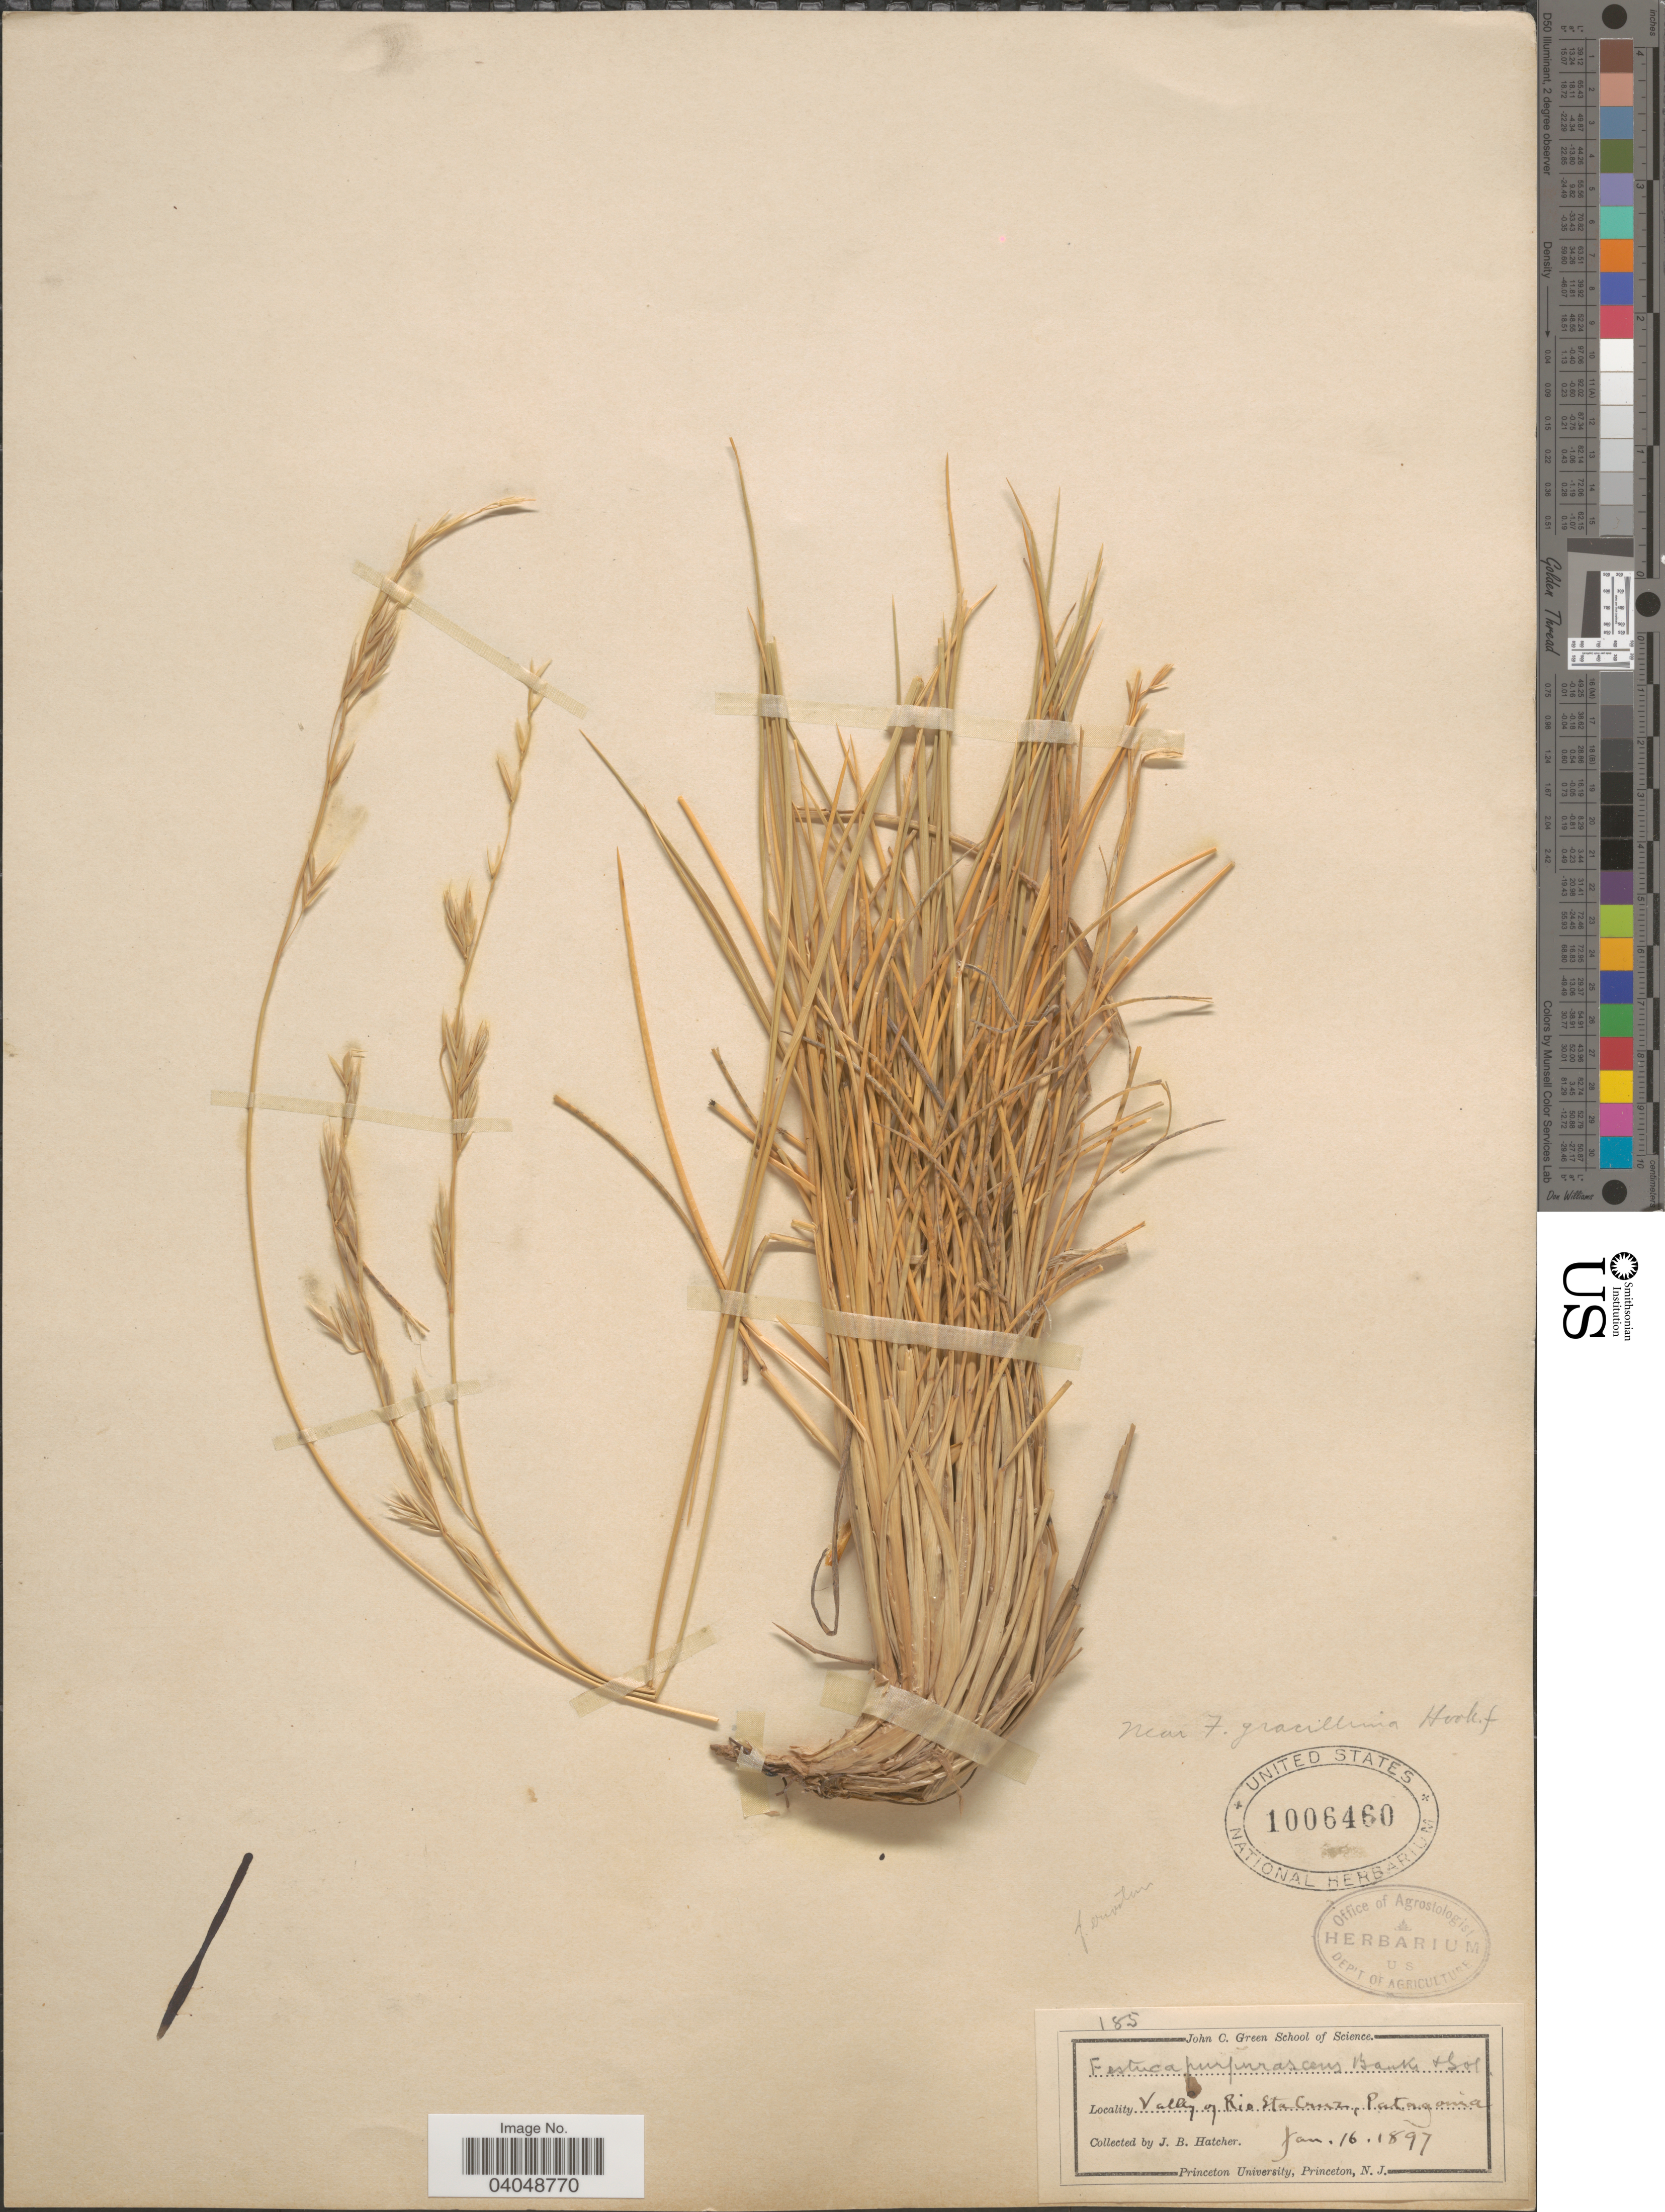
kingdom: Plantae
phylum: Tracheophyta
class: Liliopsida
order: Poales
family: Poaceae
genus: Festuca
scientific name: Festuca sp.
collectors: J. Hatcher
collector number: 185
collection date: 1897-01-16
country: Argentina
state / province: Santa Cruz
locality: Valley of Rio Santa Cruz, Patagonia.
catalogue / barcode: US 1006460